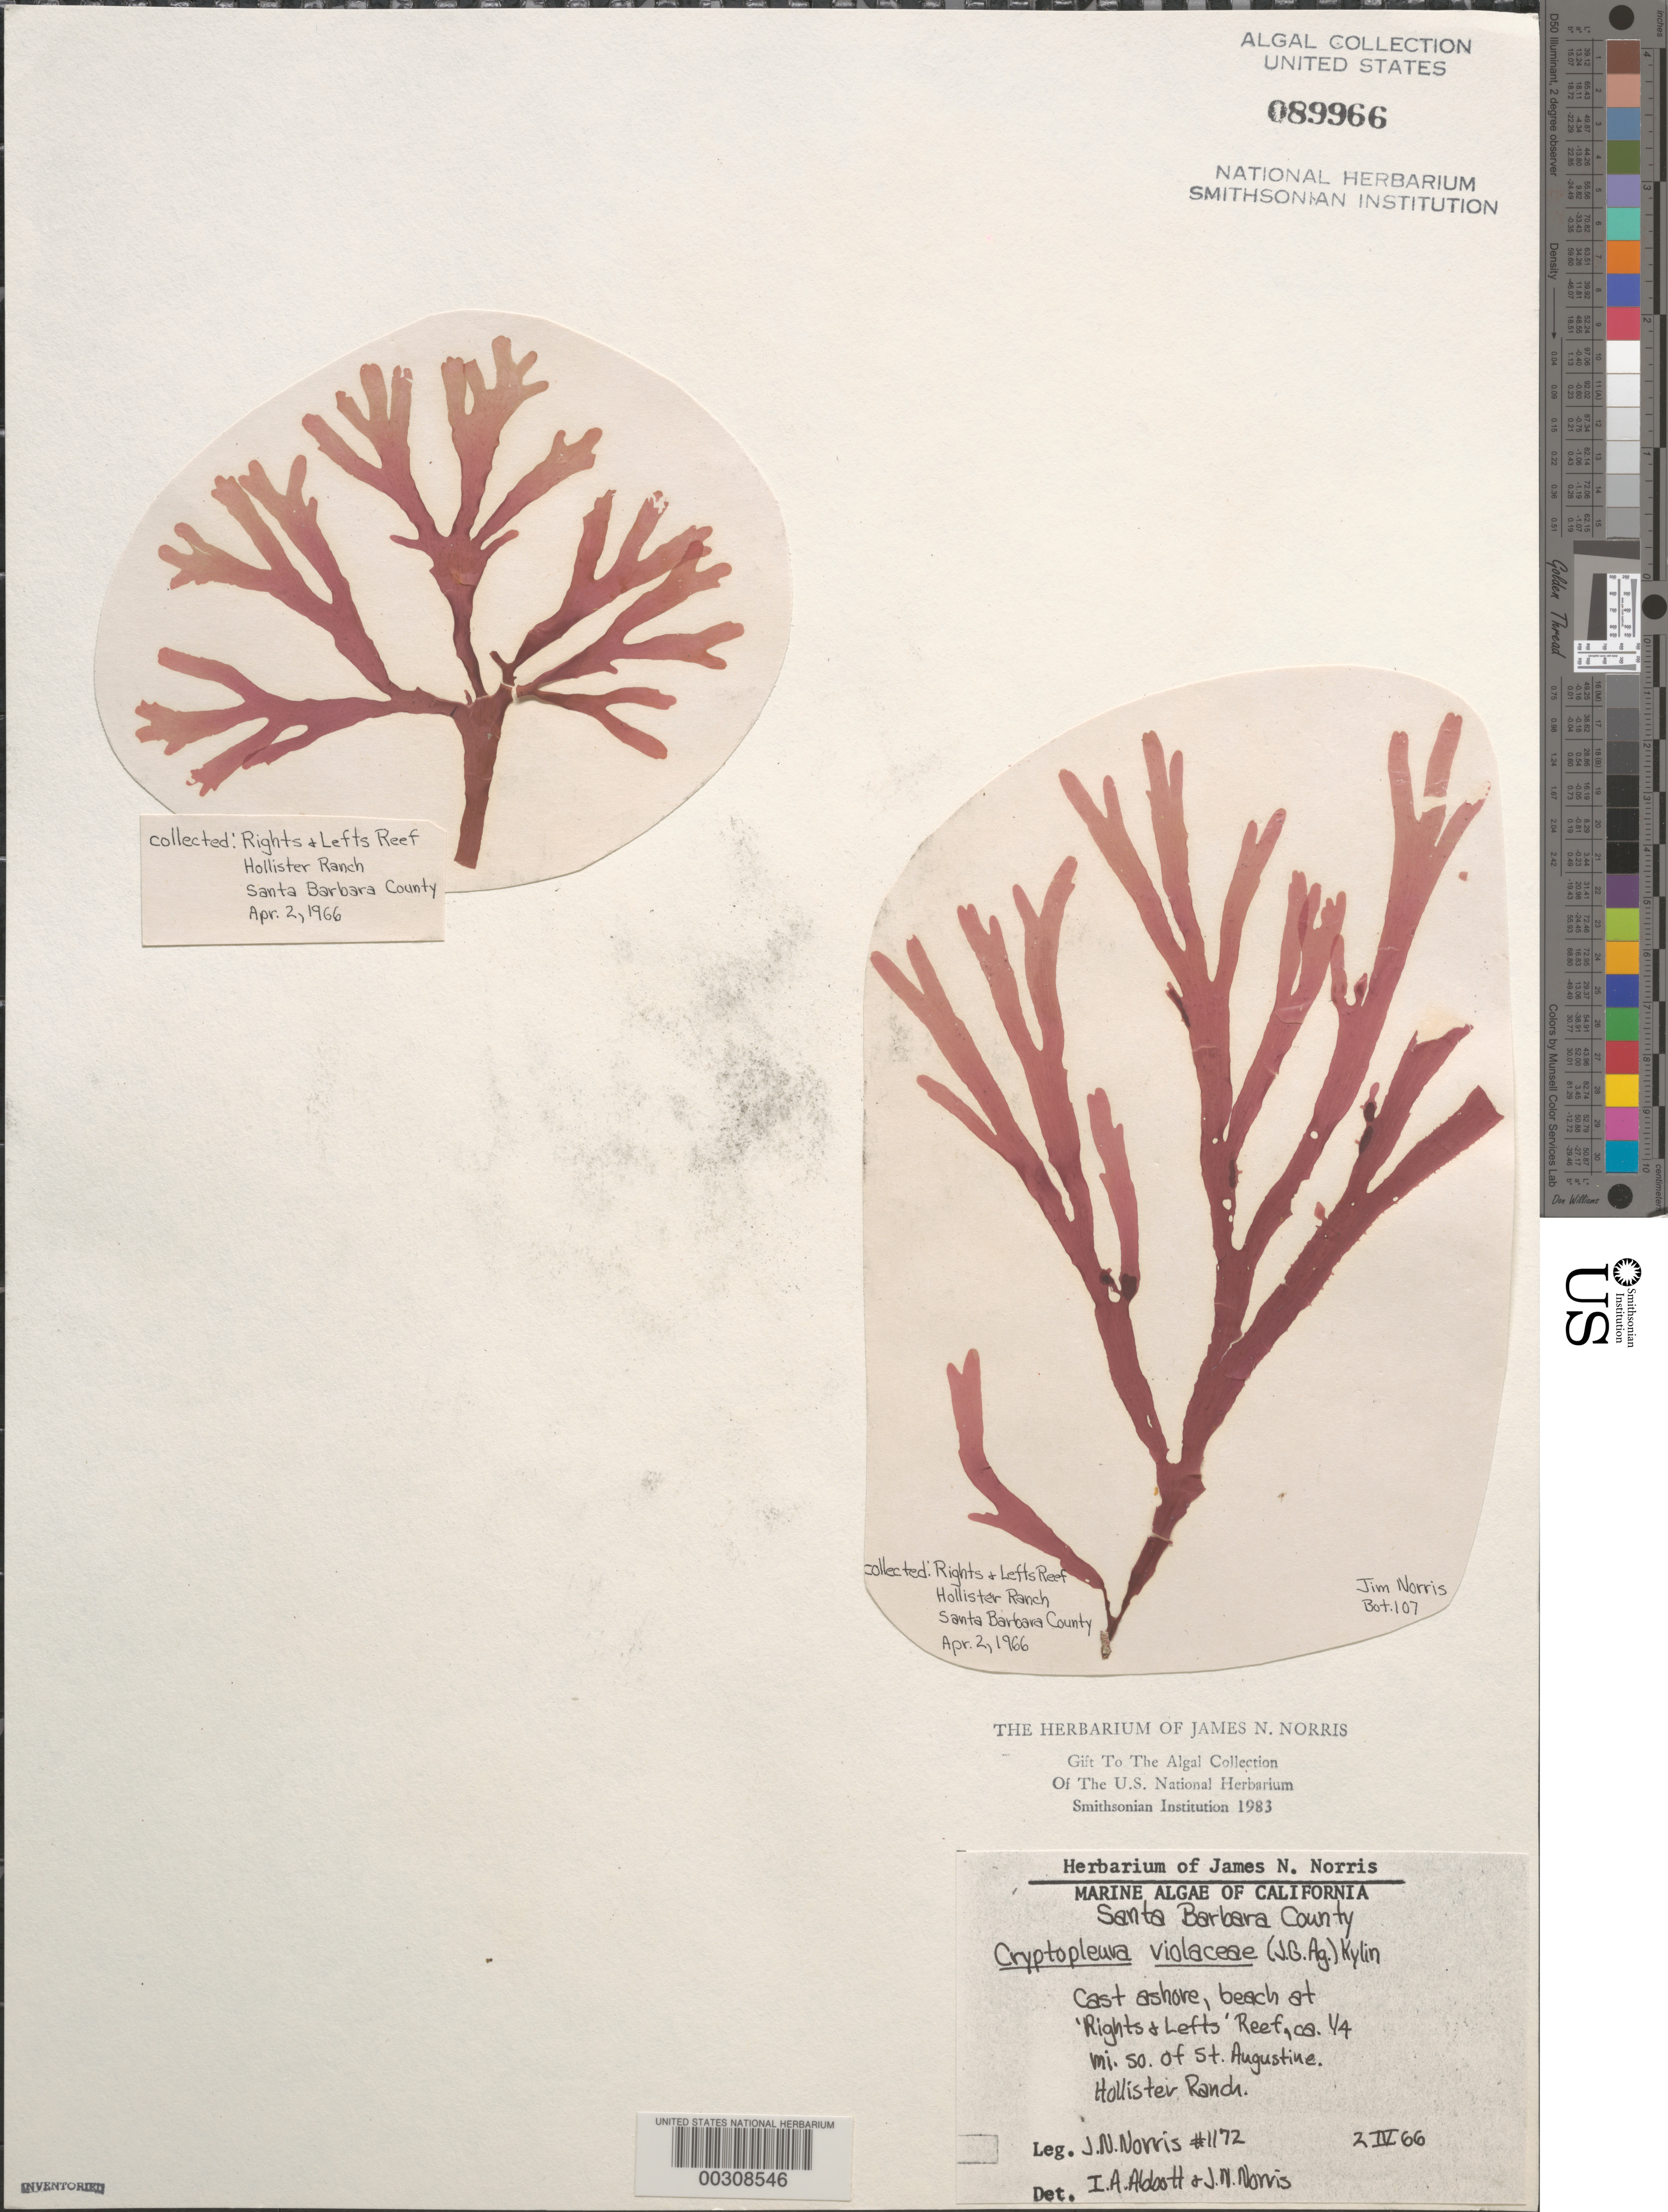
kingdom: Plantae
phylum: Rhodophyta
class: Florideophyceae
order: Ceramiales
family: Delesseriaceae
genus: Cryptopleura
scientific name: Cryptopleura violacea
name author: (J. Ag.) Kylin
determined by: Abbott, I. A.; Norris, J. N.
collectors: J. N. Norris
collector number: JN-1172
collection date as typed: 02 Apr 1966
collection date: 1966-04-02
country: United States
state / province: California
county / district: Santa Barbara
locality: Rights and Lefts Reef, ca. 0.25 mile south of St. Augustine, Hollister Ranch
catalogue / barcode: US 89966